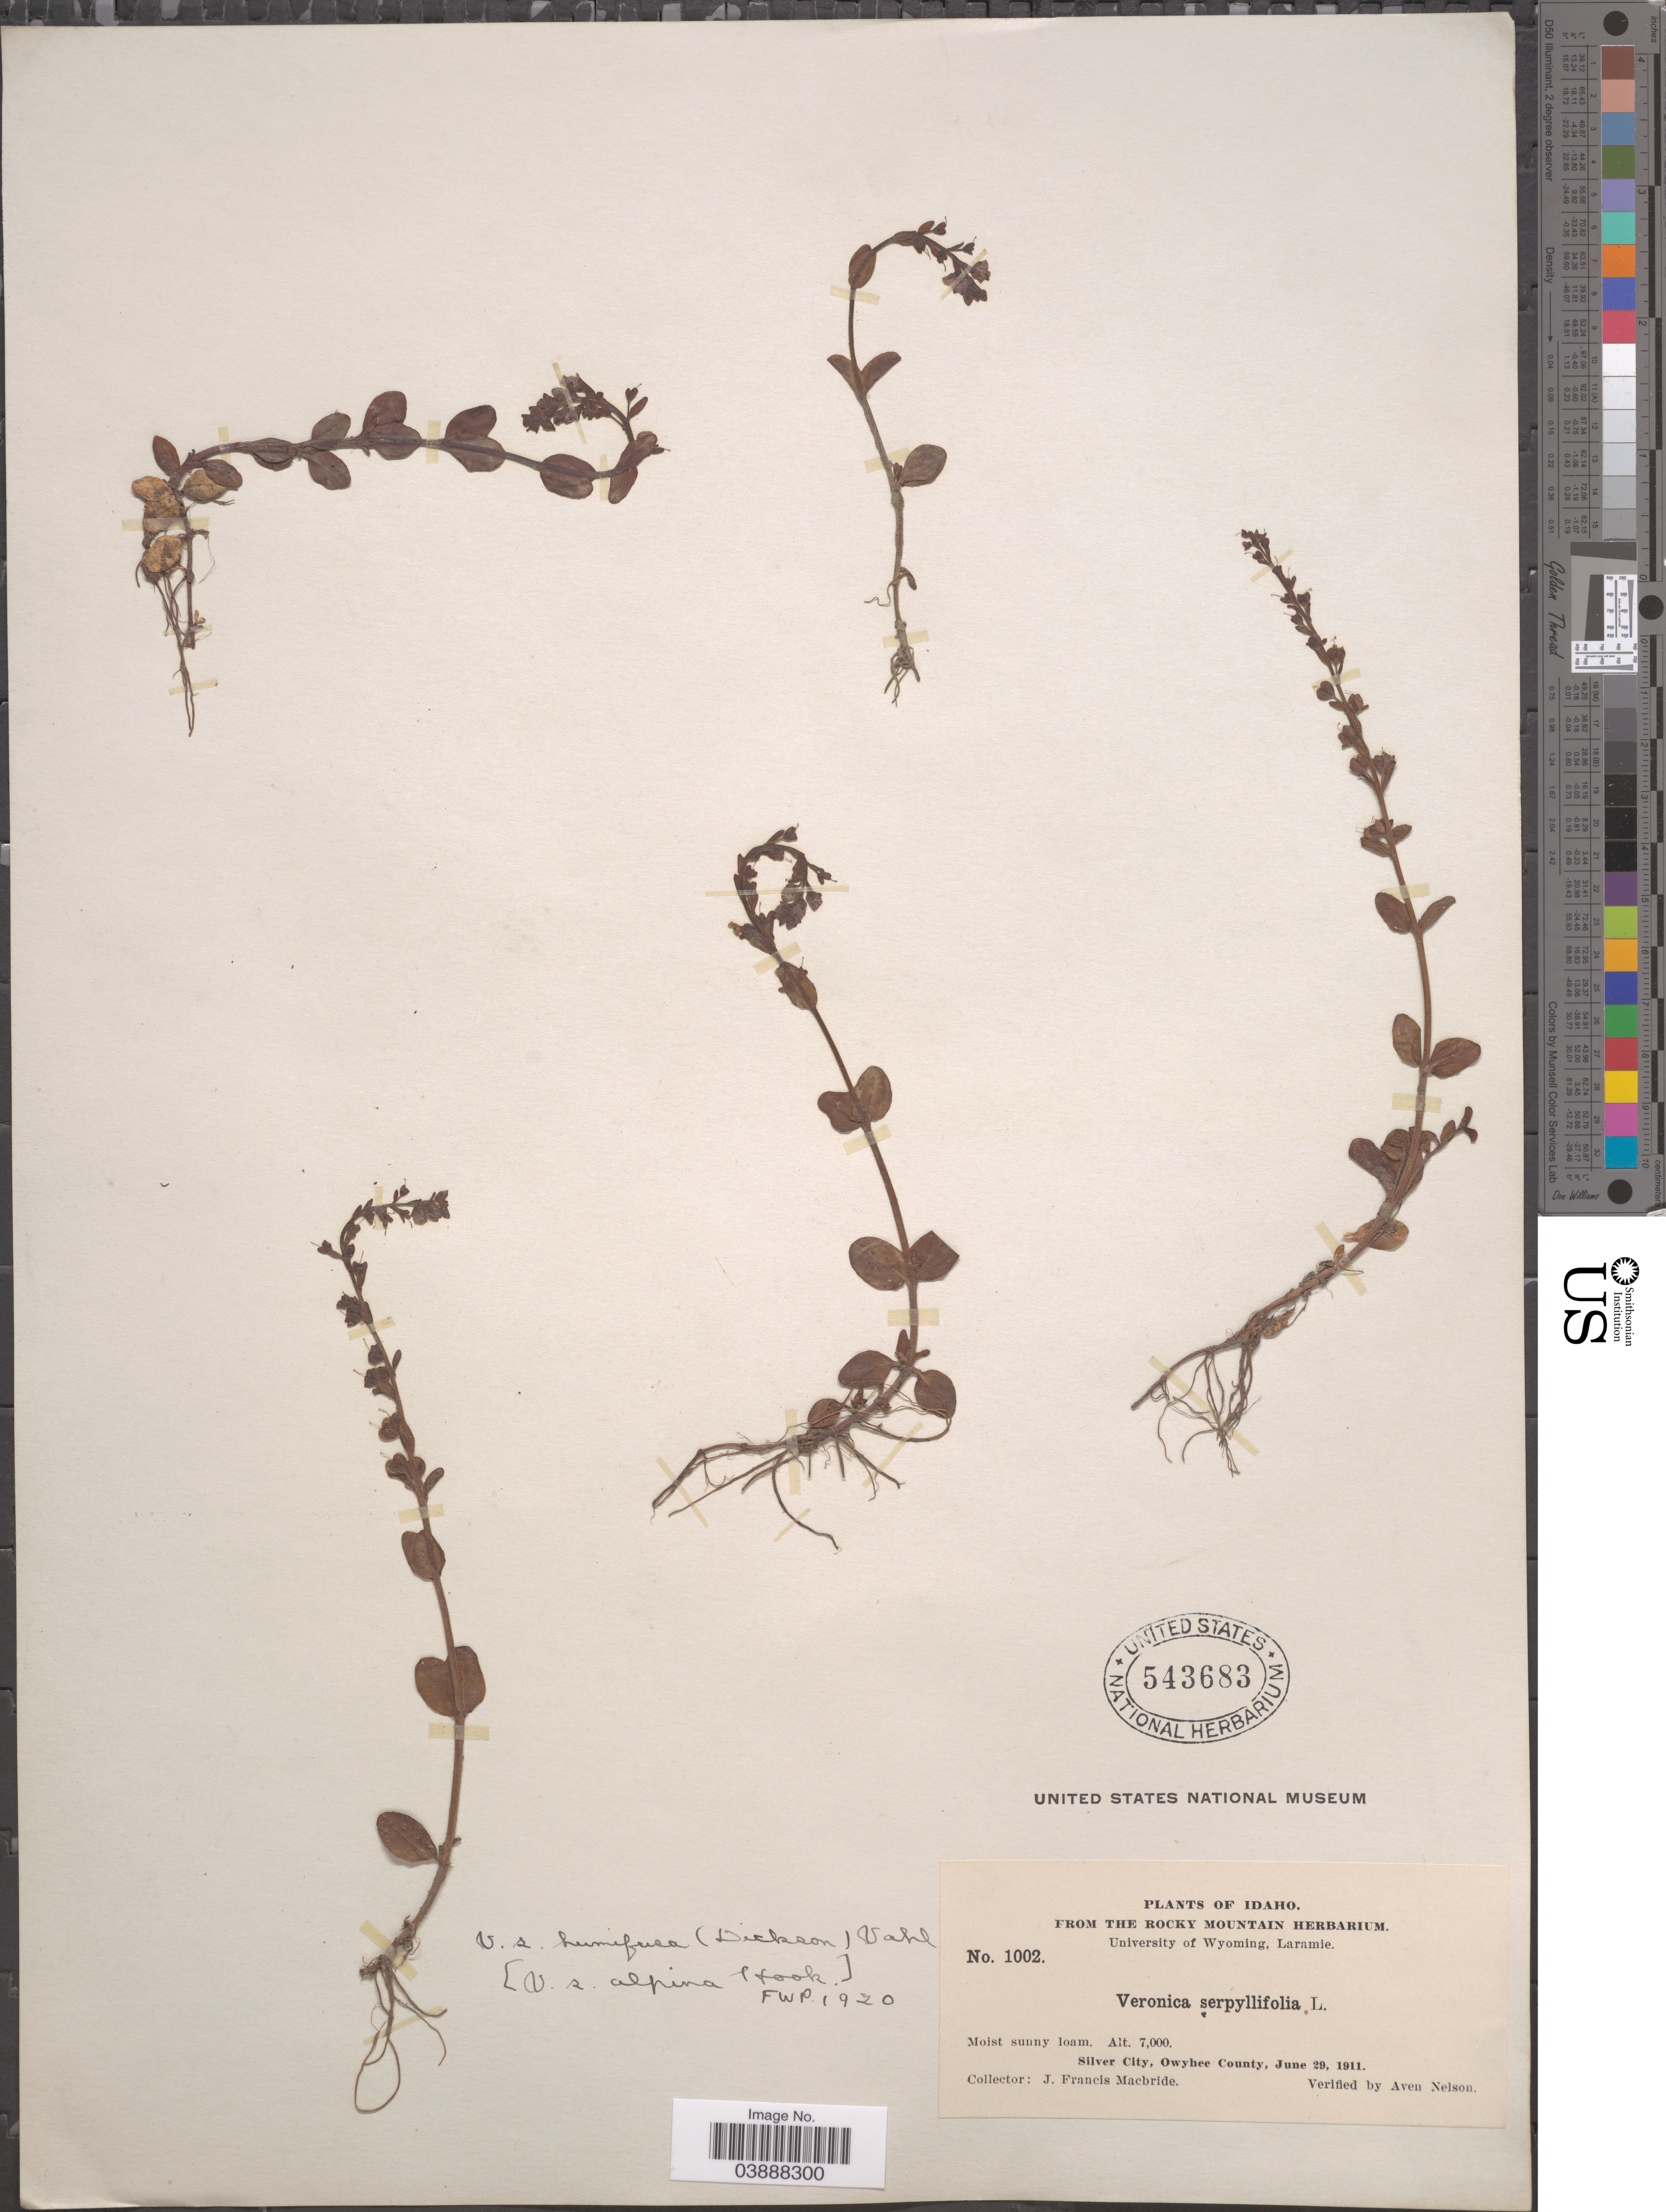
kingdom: Plantae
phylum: Tracheophyta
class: Magnoliopsida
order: Lamiales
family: Plantaginaceae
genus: Veronica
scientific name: Veronica serpyllifolia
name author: L.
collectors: J. F. Macbride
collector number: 1002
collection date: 1911-06-29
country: United States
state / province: Idaho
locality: Silver City, Owyhee County.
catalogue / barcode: US 543683